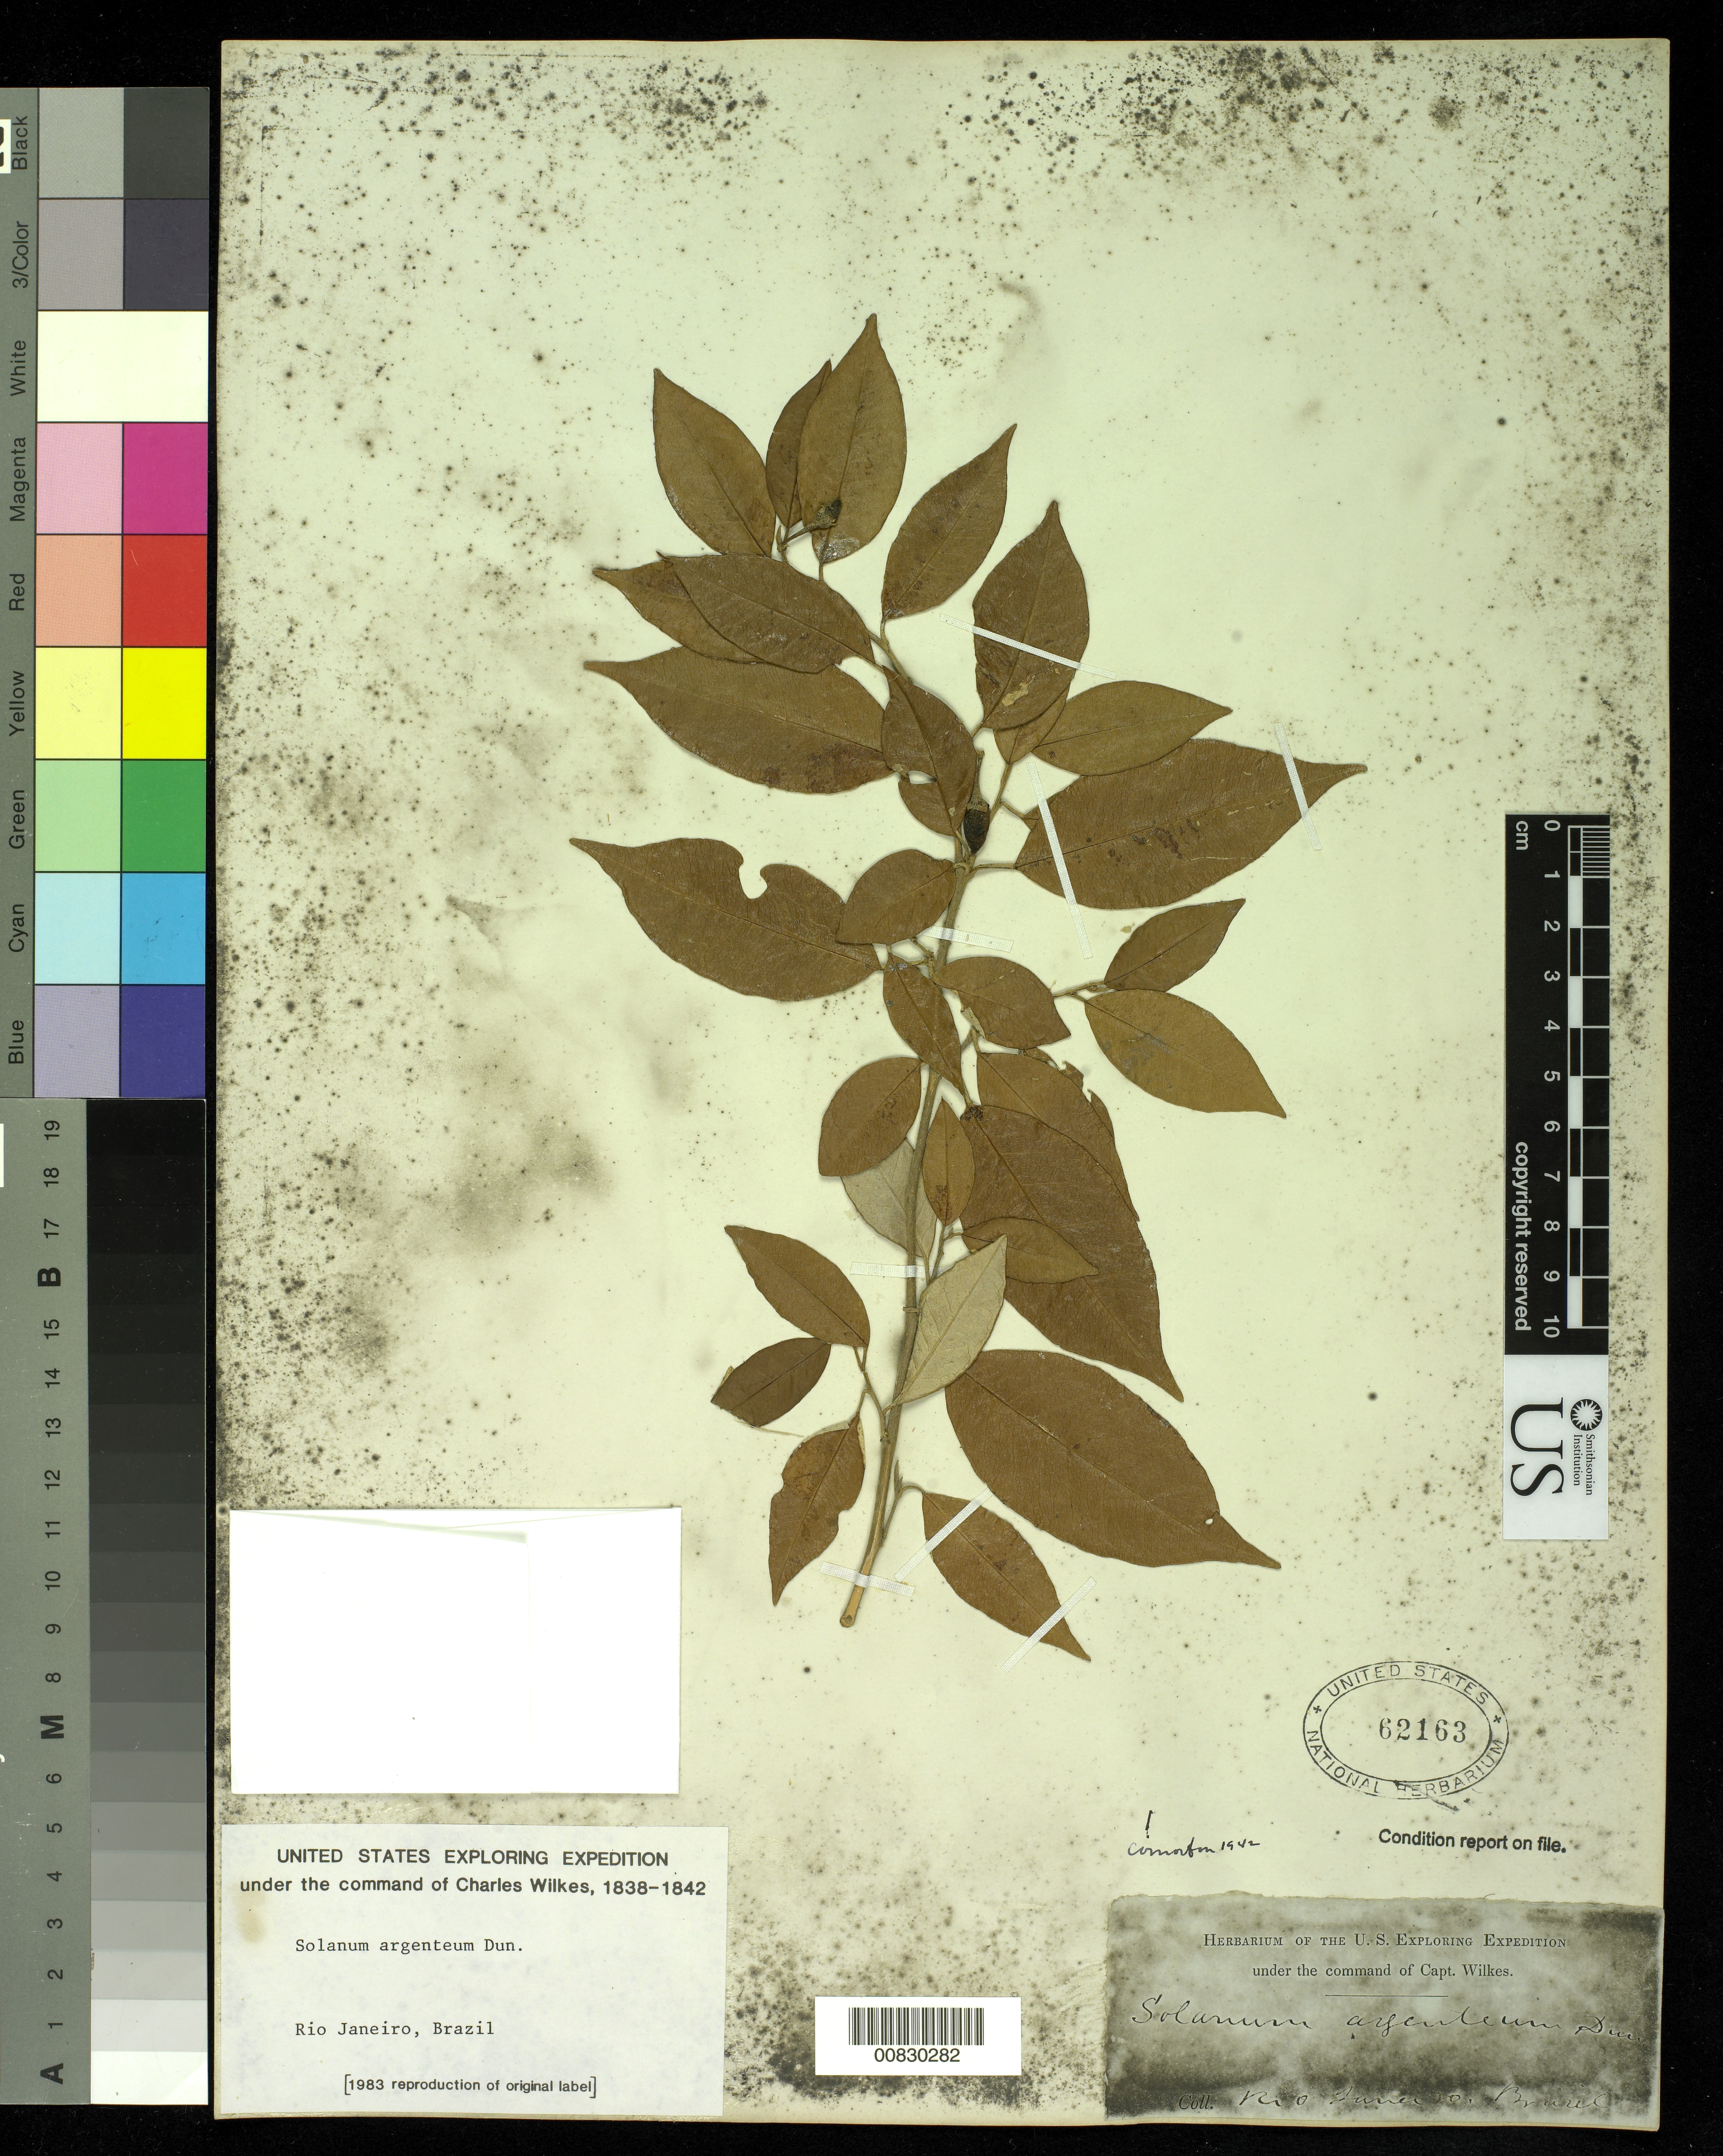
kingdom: Plantae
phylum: Tracheophyta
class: Magnoliopsida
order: Solanales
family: Solanaceae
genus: Solanum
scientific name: Solanum argenteum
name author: Dunal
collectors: Wilkes Explor. Exped.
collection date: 1838/1842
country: Brazil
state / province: Rio de Janeiro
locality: Rio Janeiro, Brazil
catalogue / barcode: US 62163